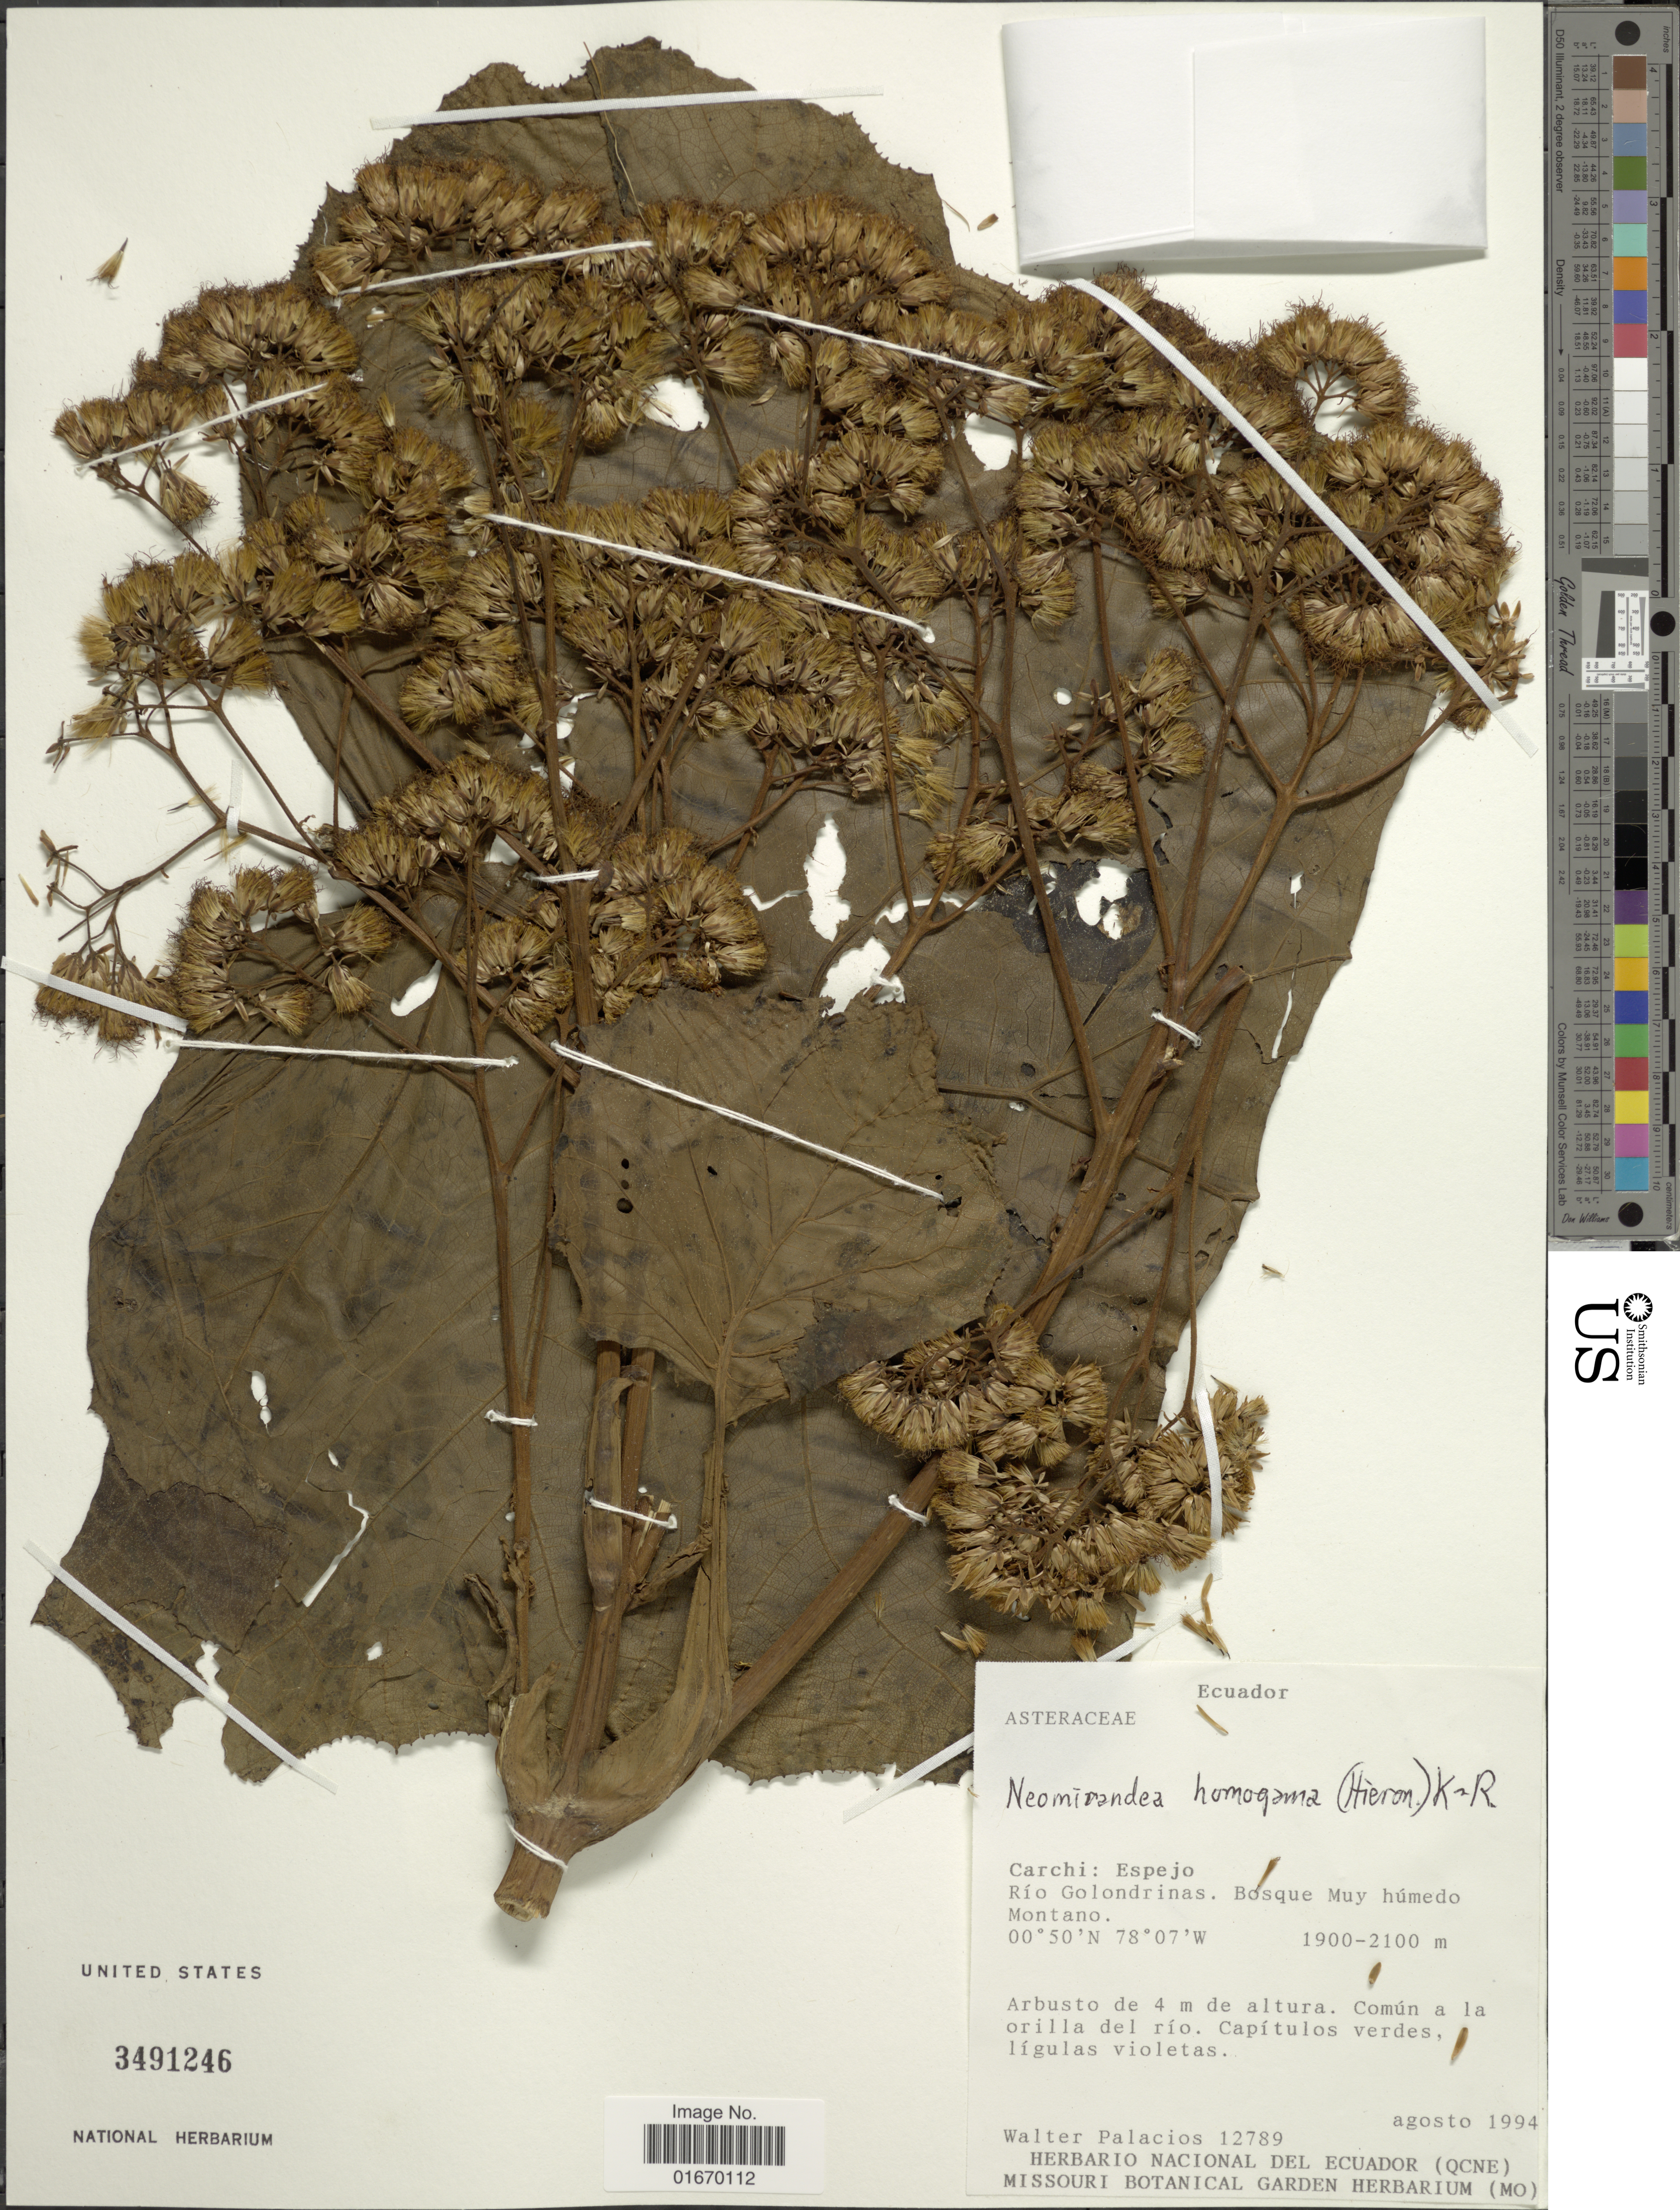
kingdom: Plantae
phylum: Tracheophyta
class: Magnoliopsida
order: Asterales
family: Asteraceae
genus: Neomirandea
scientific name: Neomirandea homogama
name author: (Hieron.) H. Rob.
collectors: W. Palacios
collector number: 12789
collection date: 1994-08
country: Ecuador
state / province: Carchi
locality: Espejo, Rio Golondrinas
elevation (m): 1900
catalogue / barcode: US 3491246